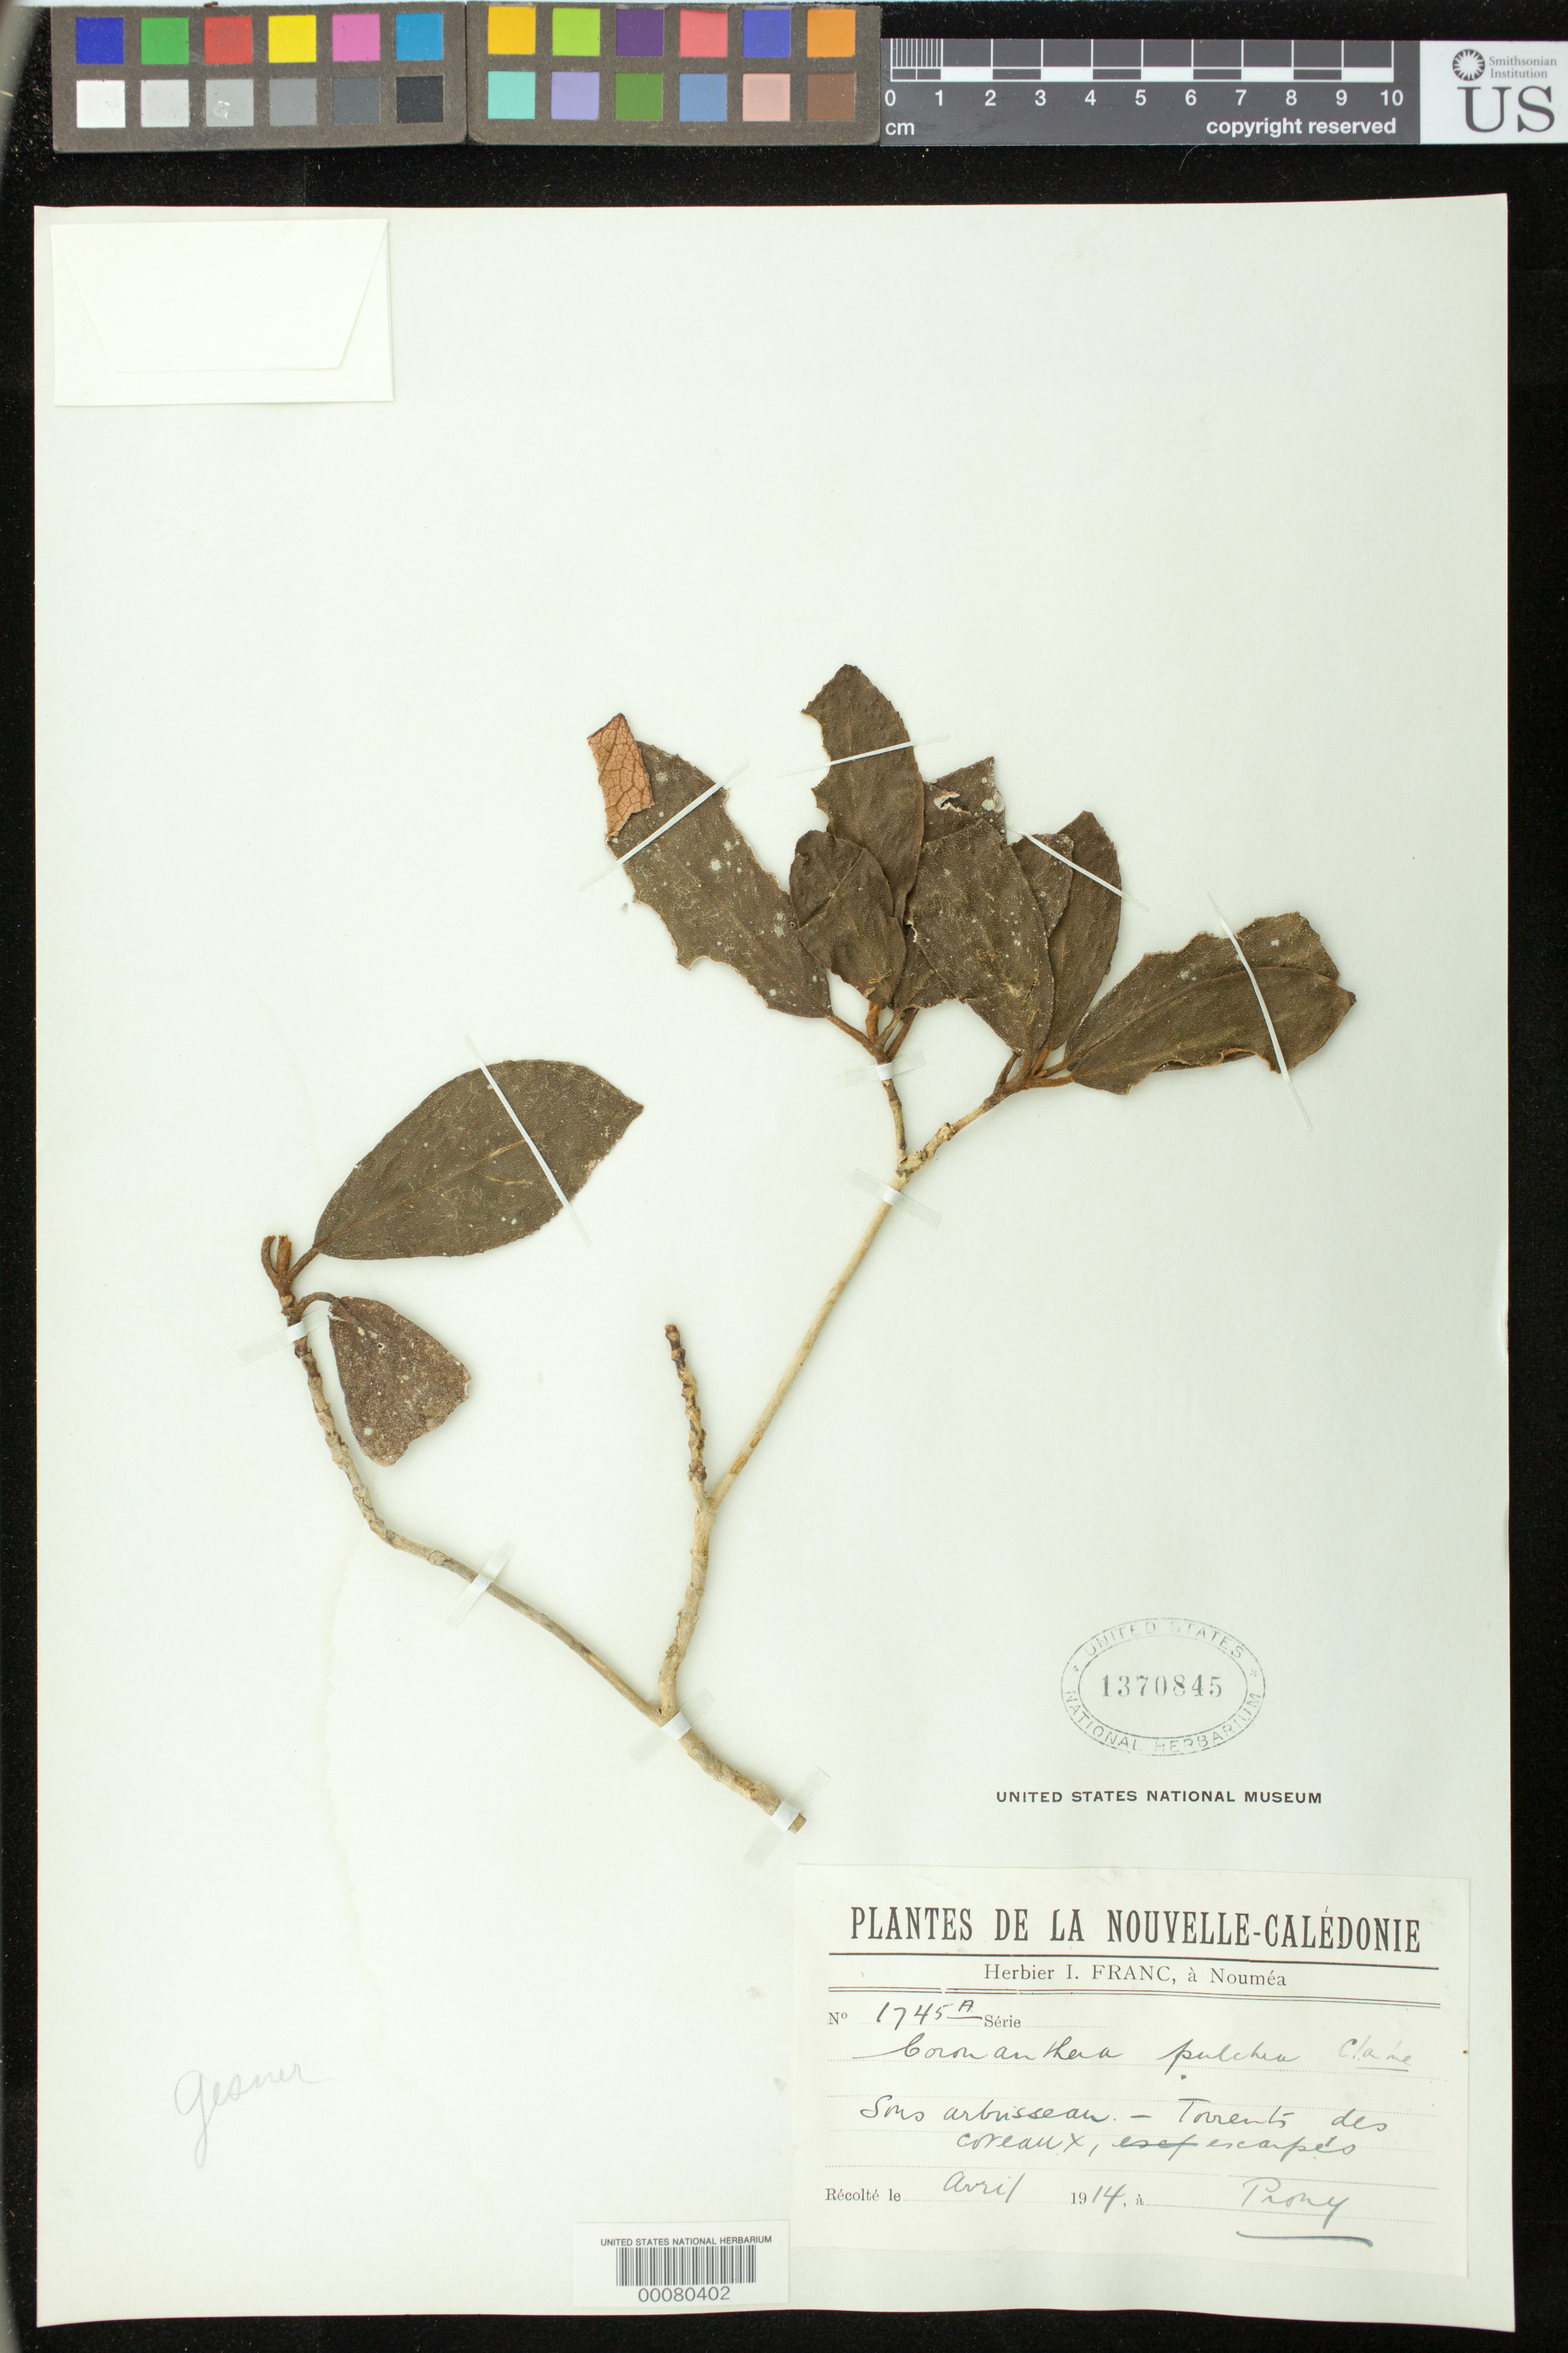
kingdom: Plantae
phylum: Tracheophyta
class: Magnoliopsida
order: Lamiales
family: Gesneriaceae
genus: Coronanthera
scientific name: Coronanthera pulchra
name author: C.B. Clarke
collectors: -. Prony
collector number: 1745 A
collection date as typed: Apr 1914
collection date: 1914-04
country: New Caledonia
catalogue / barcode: US 1370845